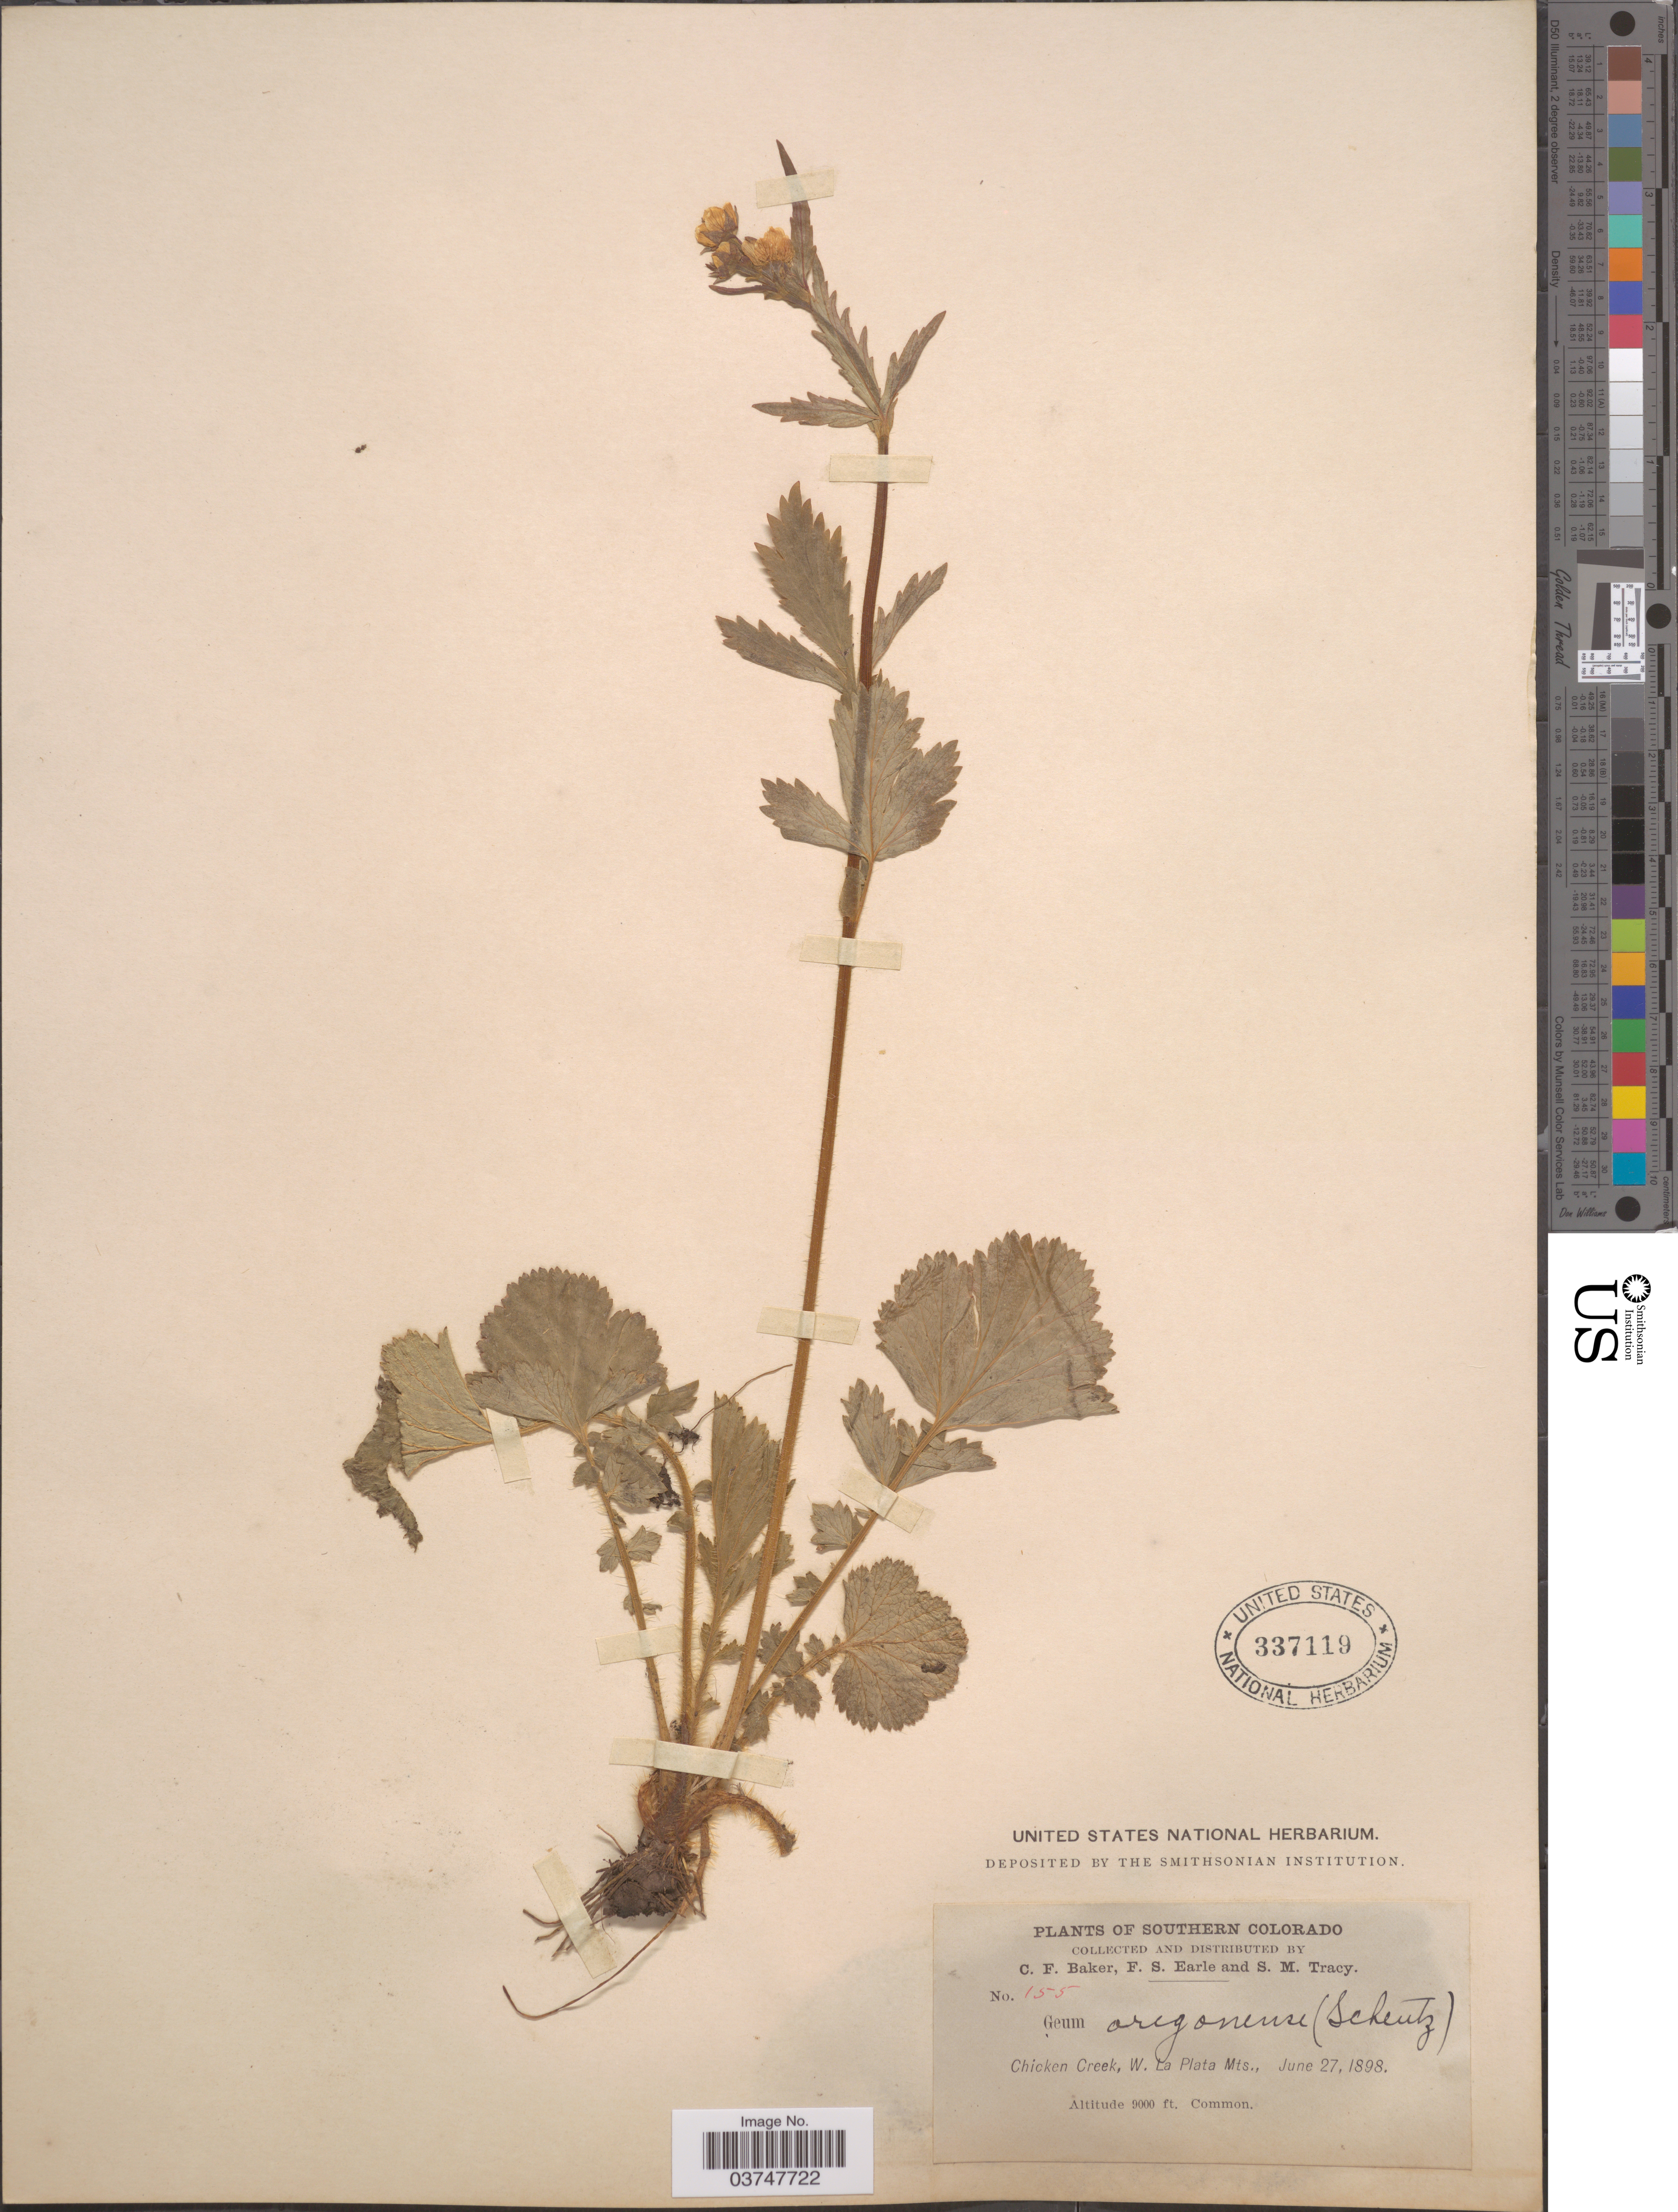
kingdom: Plantae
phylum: Tracheophyta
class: Magnoliopsida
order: Rosales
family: Rosaceae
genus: Geum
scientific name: Geum oregonense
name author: Rydb.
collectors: C. F. Baker, F. S. Earle & S. M. Tracy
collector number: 155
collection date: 1898-06-27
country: United States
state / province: Colorado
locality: Southern Colorado. Chicken Creek, W. La Plata Mts.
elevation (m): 2743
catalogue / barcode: US 337119